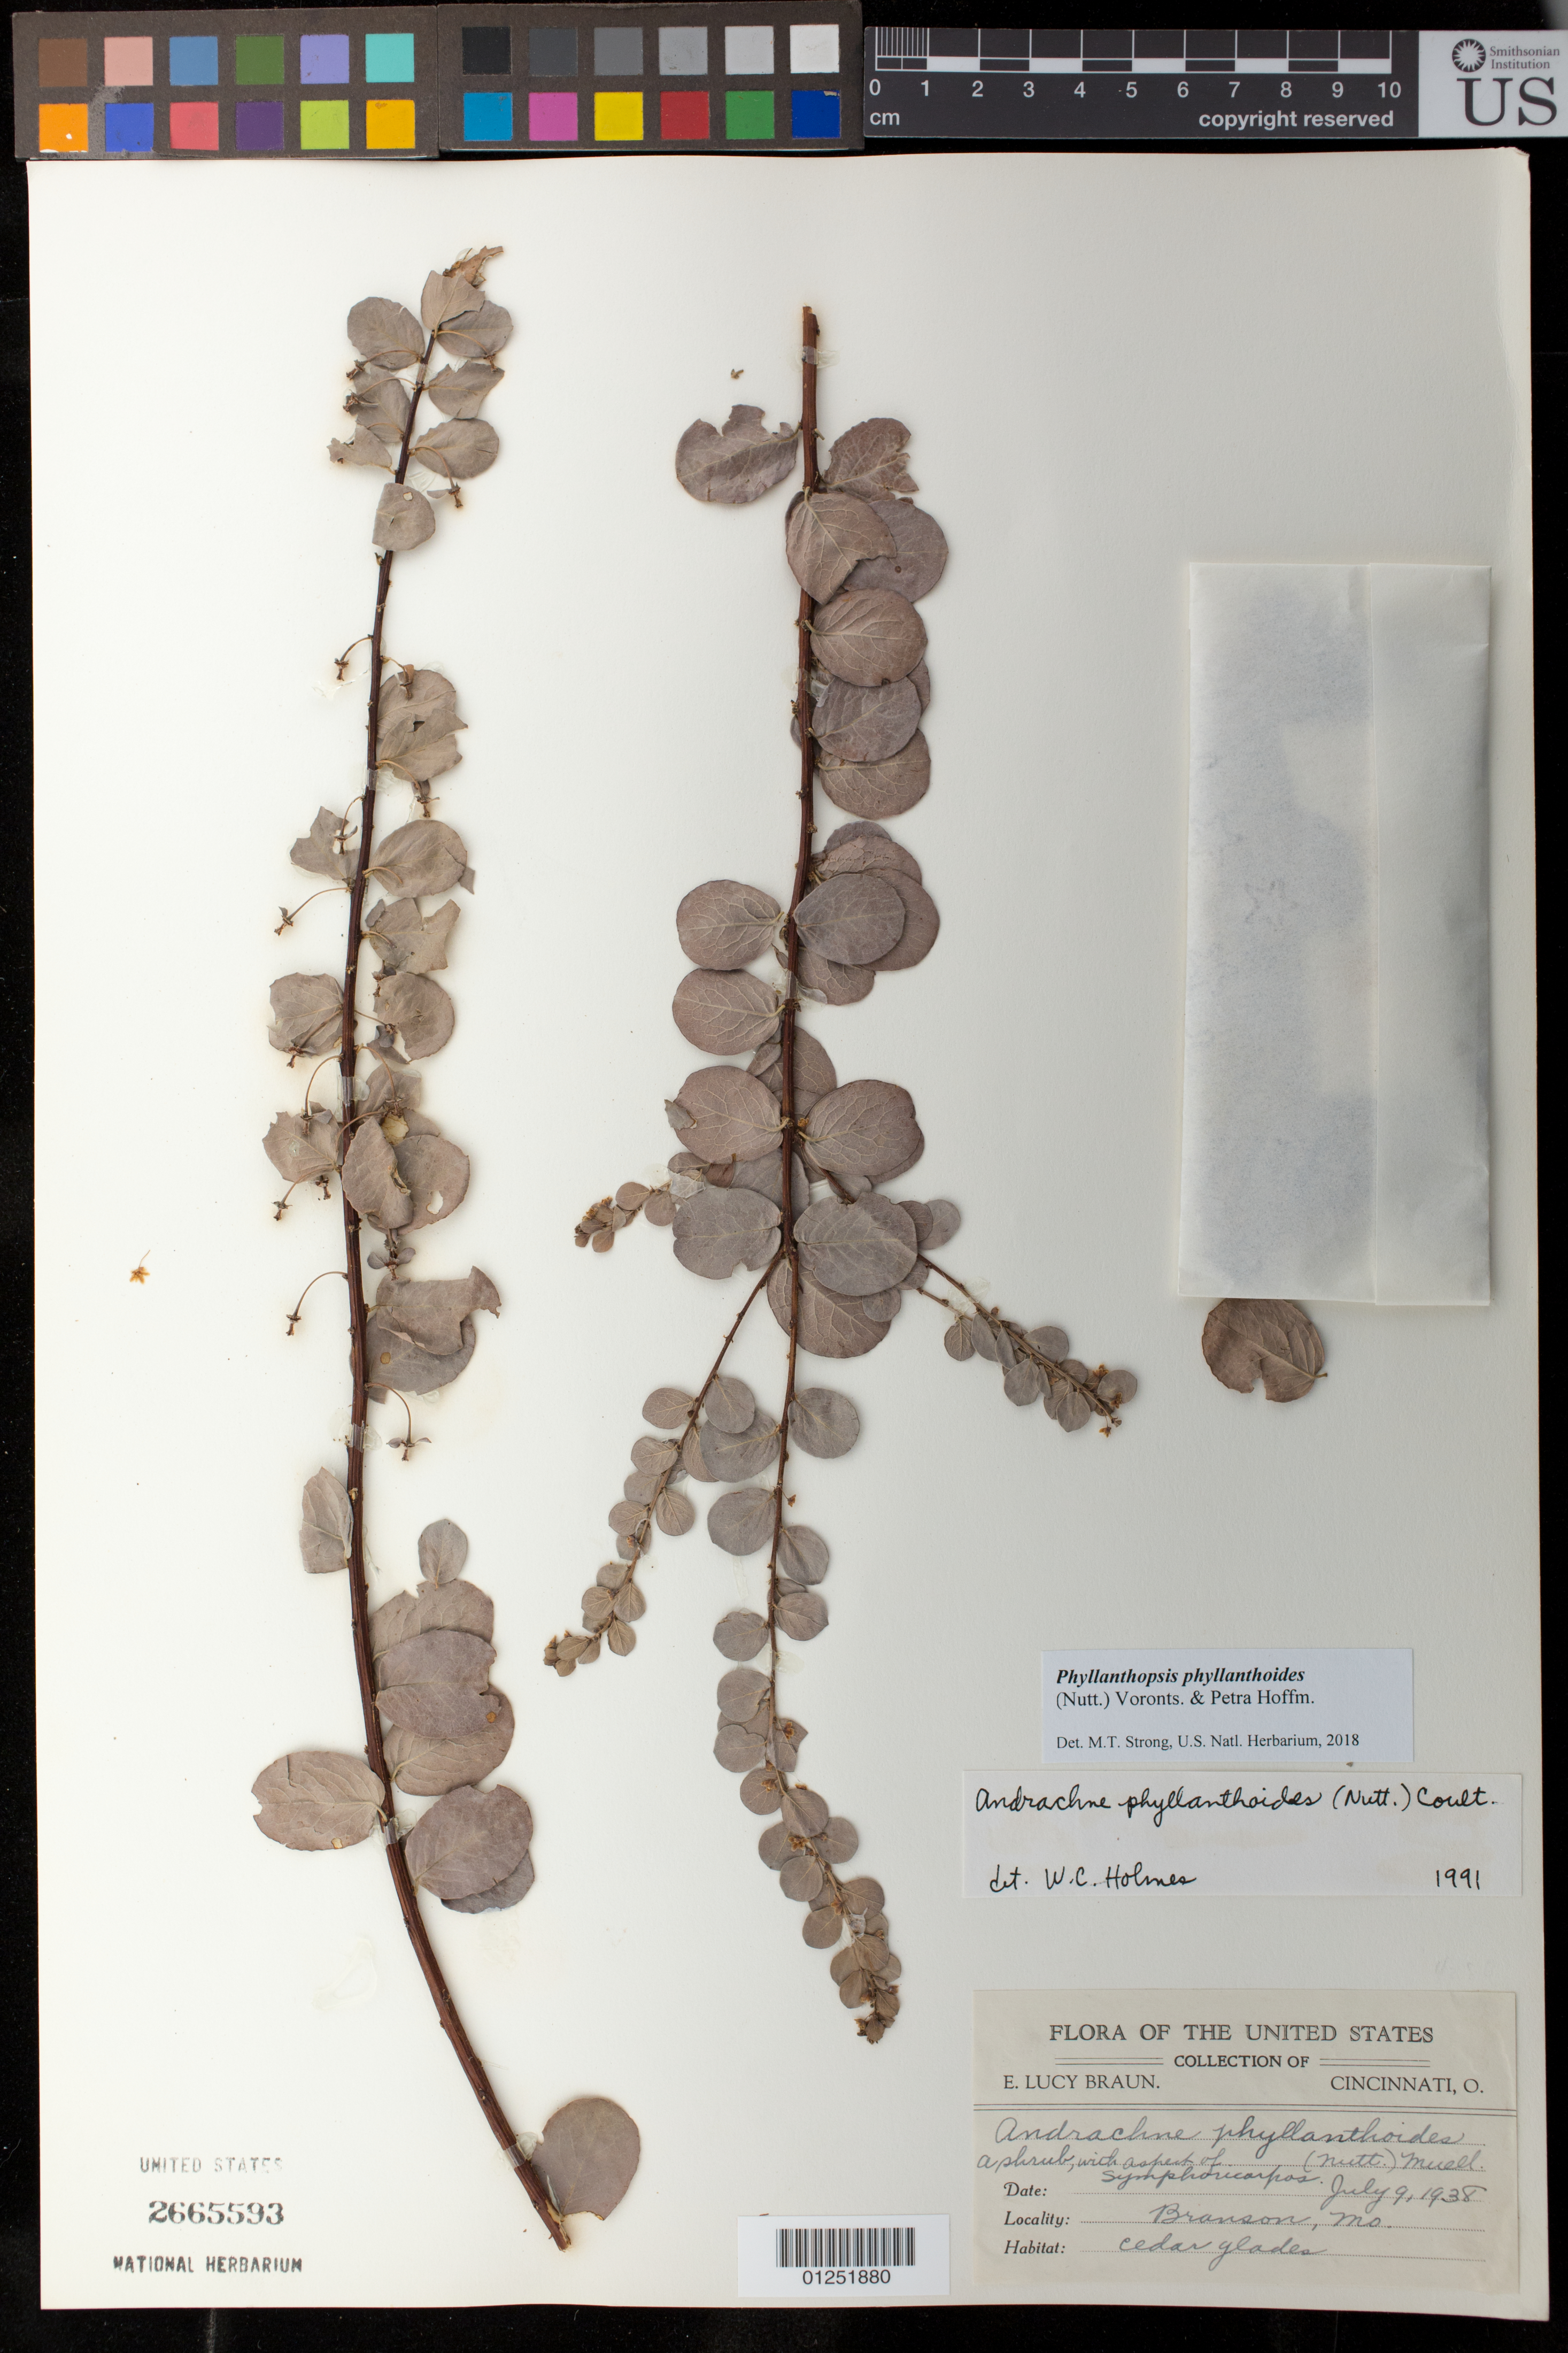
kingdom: Plantae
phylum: Tracheophyta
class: Magnoliopsida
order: Malpighiales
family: Phyllanthaceae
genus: Phyllanthopsis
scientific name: Phyllanthopsis phyllanthoides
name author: (Nutt.) Voronts. & Petra Hoffm.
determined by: Strong, M. T., (US), Smithsonian Institution - National Museum of Natural History (UNITED STATES)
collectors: E. L. Braun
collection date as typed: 9 Jul 1938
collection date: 1938-07-09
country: United States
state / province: Missouri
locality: Branson. Cedar Glades.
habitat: Shrub.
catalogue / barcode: US 2665593